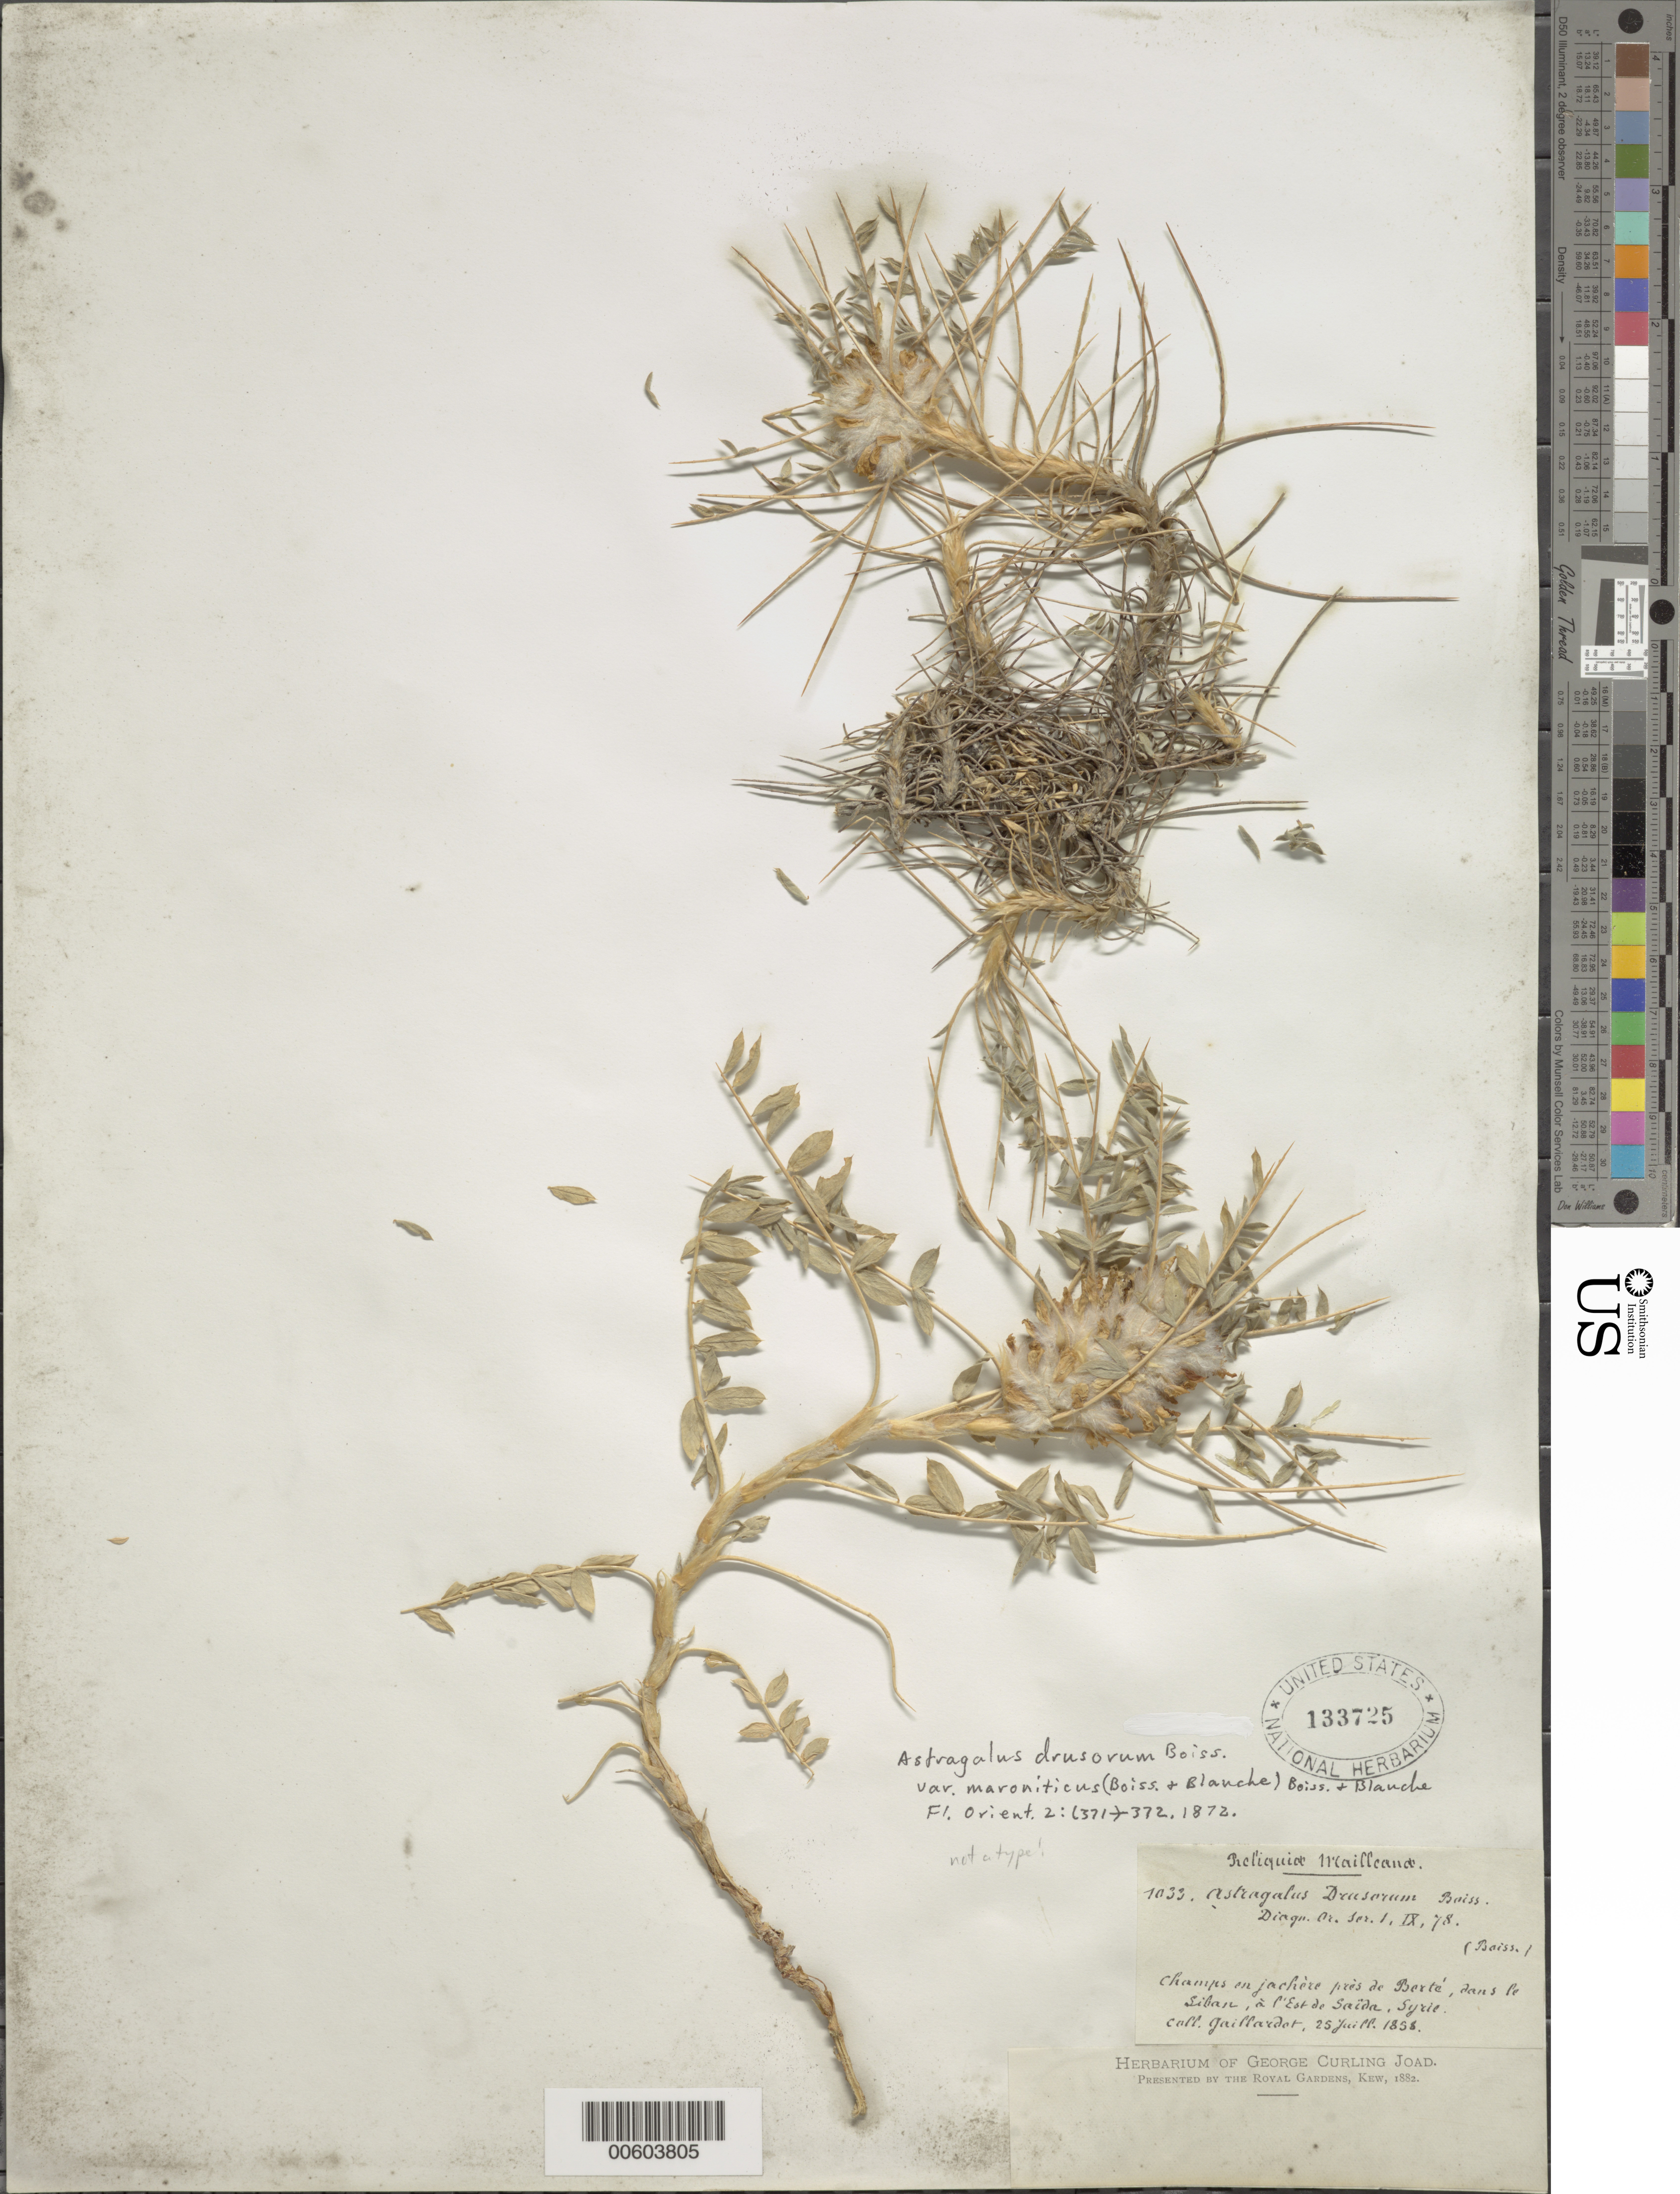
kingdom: Plantae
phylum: Tracheophyta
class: Magnoliopsida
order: Fabales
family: Fabaceae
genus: Astragalus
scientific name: Astragalus drusorum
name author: Boiss.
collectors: C. Gaillardot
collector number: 1033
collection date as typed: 25 Jul 1858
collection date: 1858-07-25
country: Syria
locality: Champs en jachere pres Berte, dans le Siban, a l'est de Saida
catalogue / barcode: US 133725